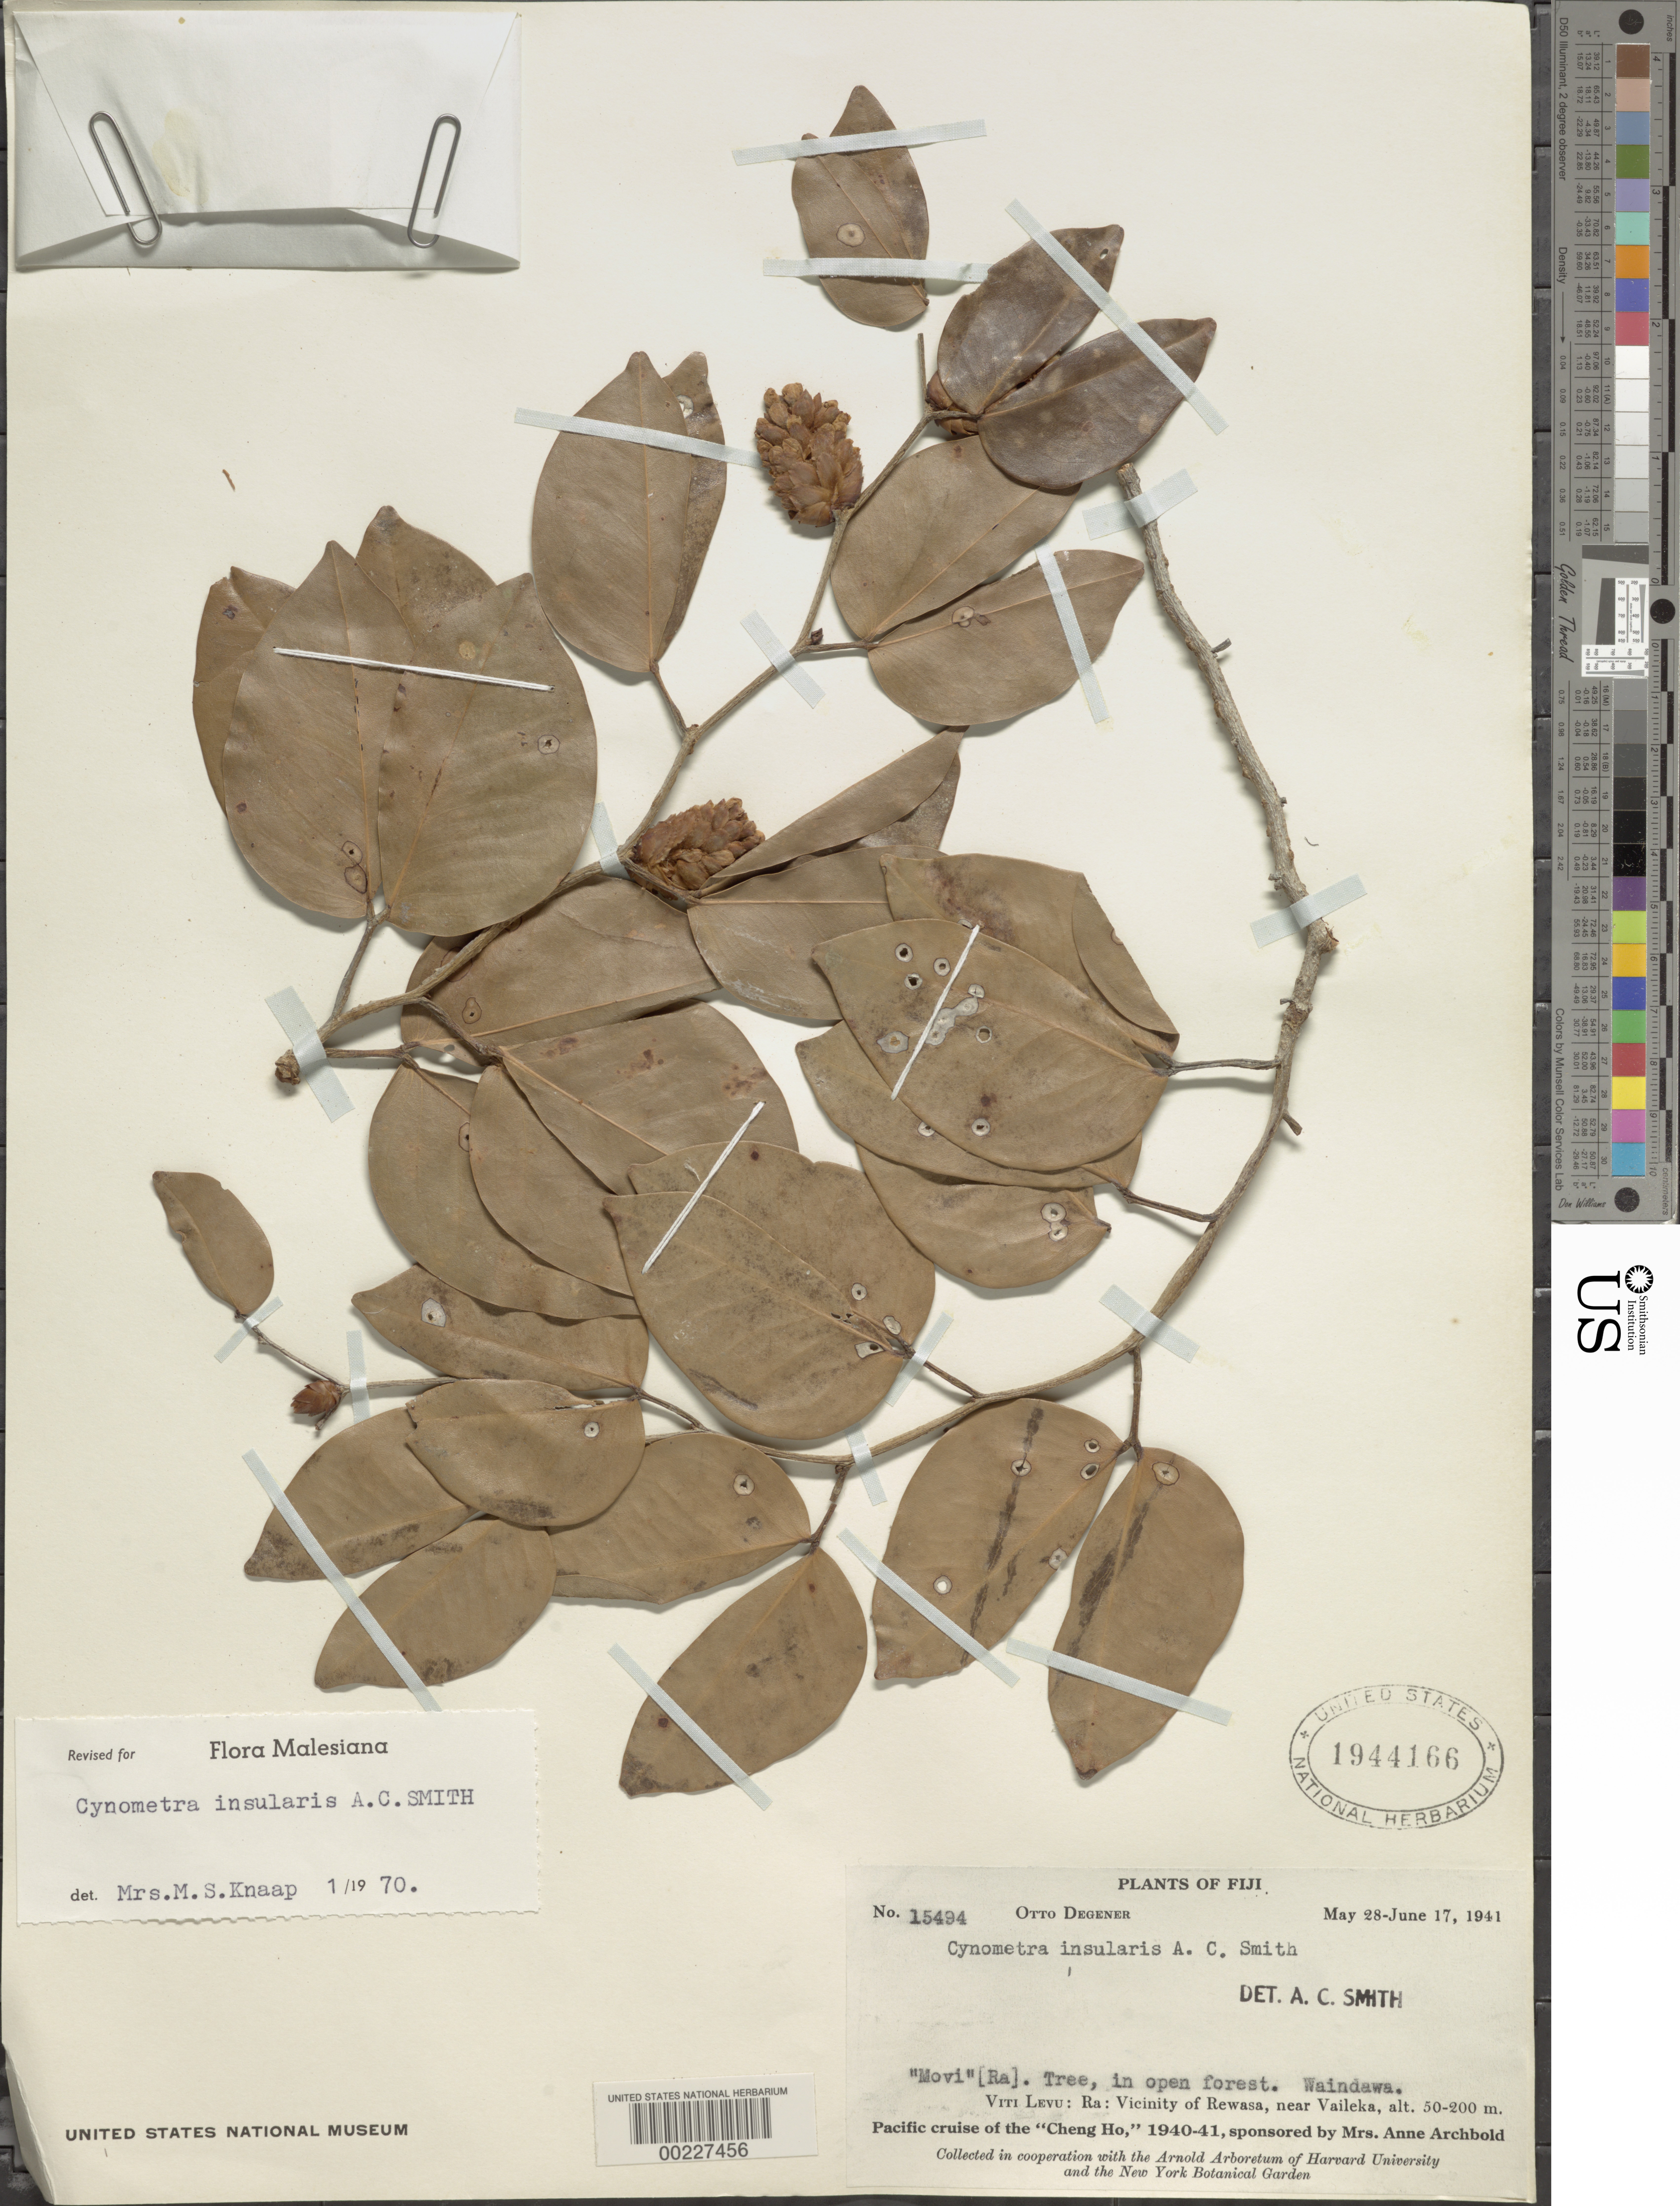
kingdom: Plantae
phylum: Tracheophyta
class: Magnoliopsida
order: Fabales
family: Fabaceae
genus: Cynometra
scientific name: Cynometra insularis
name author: A.C. Sm.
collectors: O. Degener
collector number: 15494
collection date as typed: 28 May 1941 to 17 Jun 1941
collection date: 1941-05-28/1941-06-17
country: Fiji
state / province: Western Division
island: Viti Levu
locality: Ra Prov.: vicinity of rewasa, near vaileka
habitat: Open forest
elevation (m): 50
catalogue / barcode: US 1944166